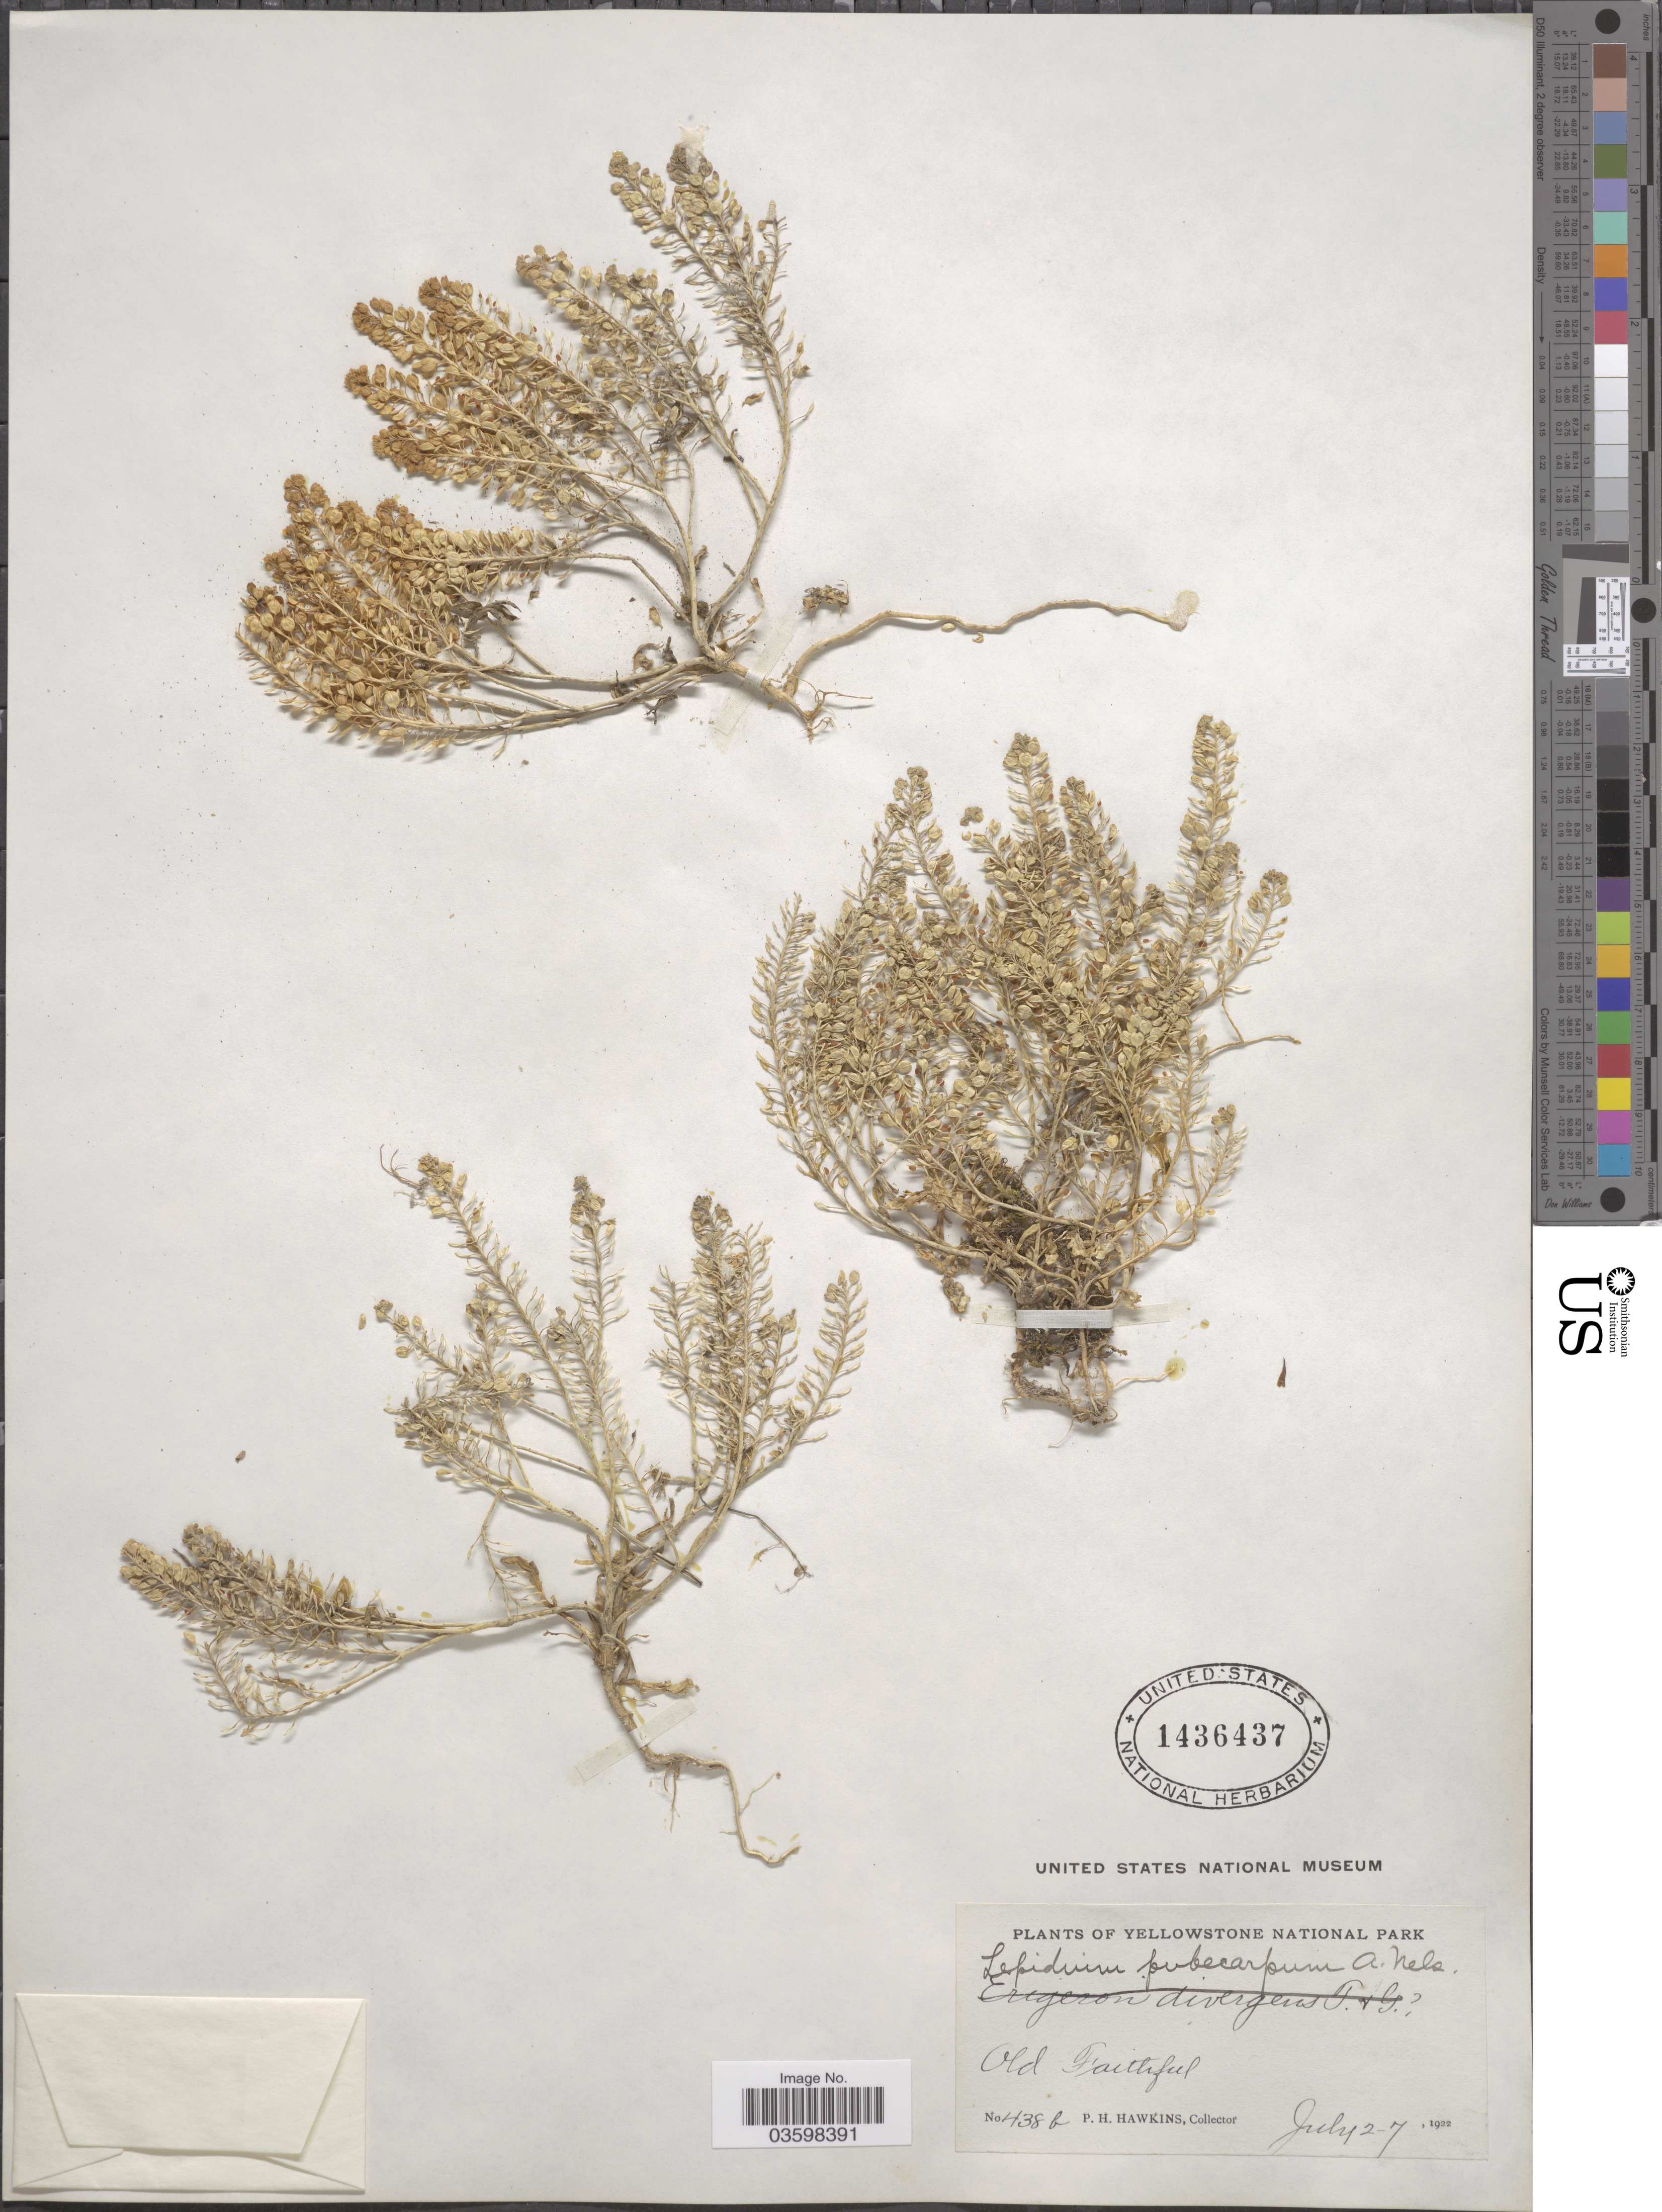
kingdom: Plantae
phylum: Tracheophyta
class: Magnoliopsida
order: Brassicales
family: Brassicaceae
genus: Lepidium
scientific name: Lepidium densiflorum var. pubecarpum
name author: (A. Nelson) Thell.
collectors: P. Hawkins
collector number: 438b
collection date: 1922-07-02/1922-07-07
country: United States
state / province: Wyoming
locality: Yellowstone National Park. Old Faithful.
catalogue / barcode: US 1436437